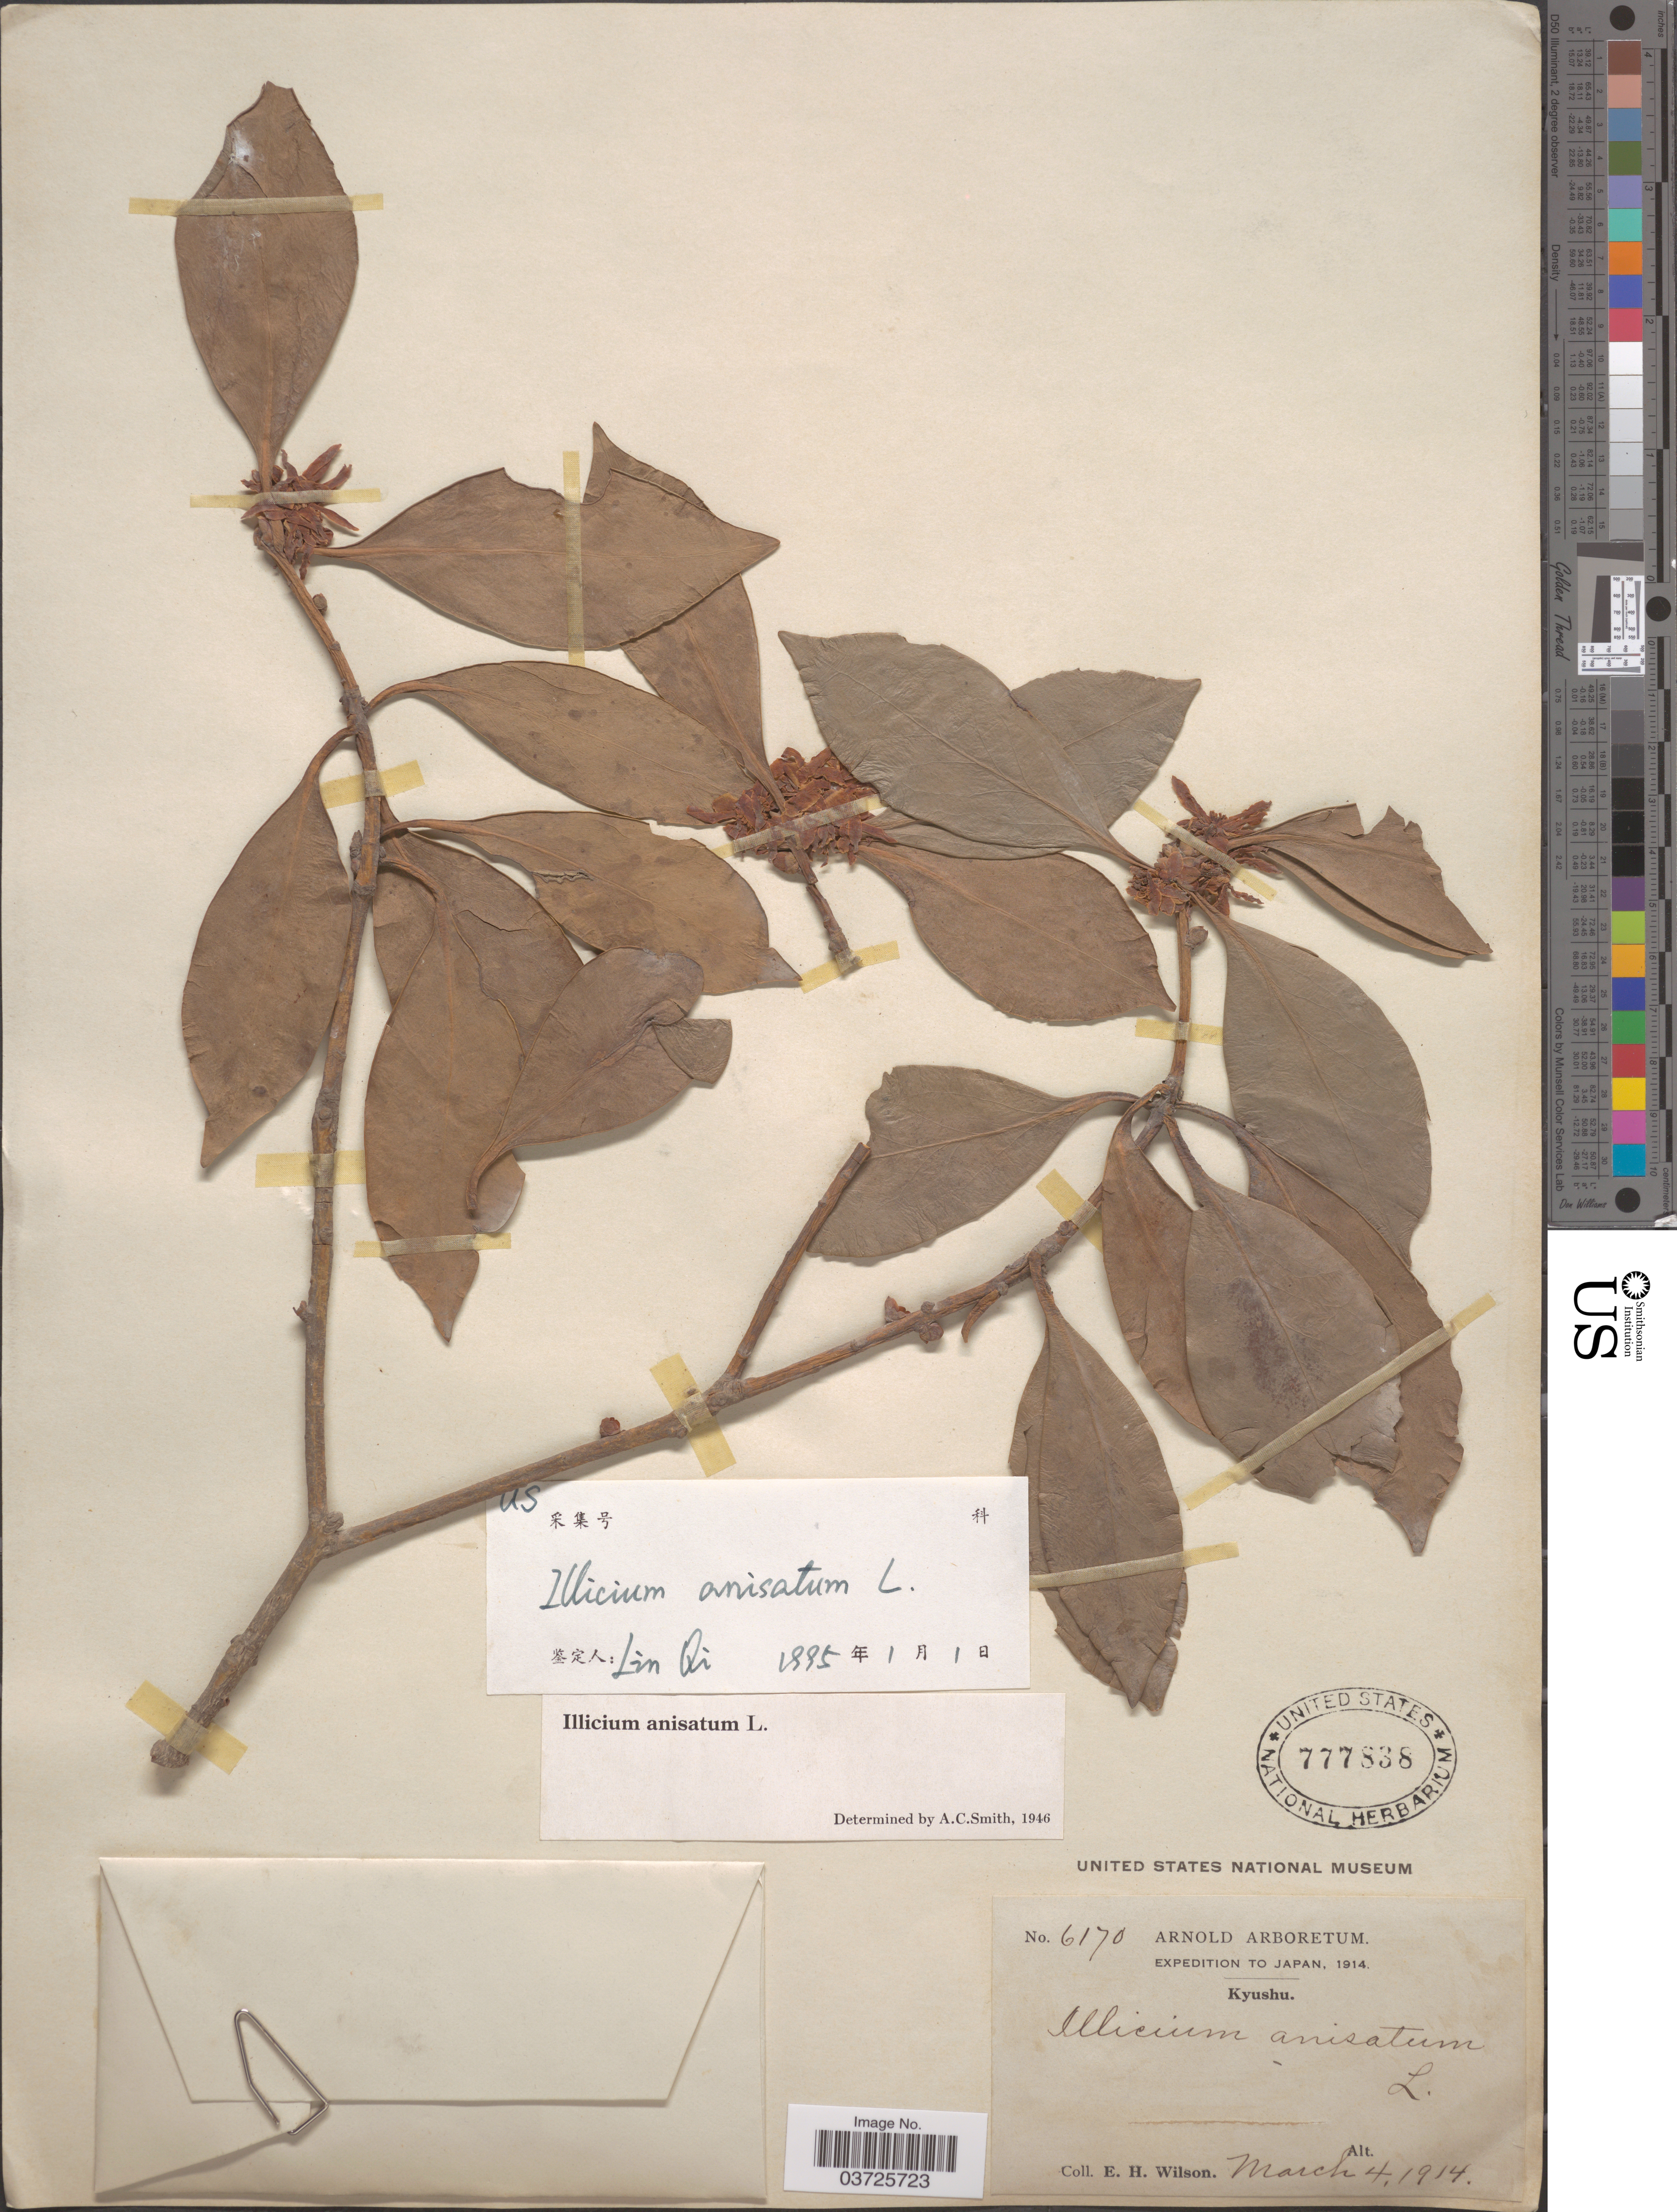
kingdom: Plantae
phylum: Tracheophyta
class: Magnoliopsida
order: Austrobaileyales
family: Schisandraceae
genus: Illicium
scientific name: Illicium anisatum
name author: L.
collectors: E. Wilson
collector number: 6170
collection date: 1914-03-04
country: Japan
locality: Kyushu.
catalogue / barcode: US 777838